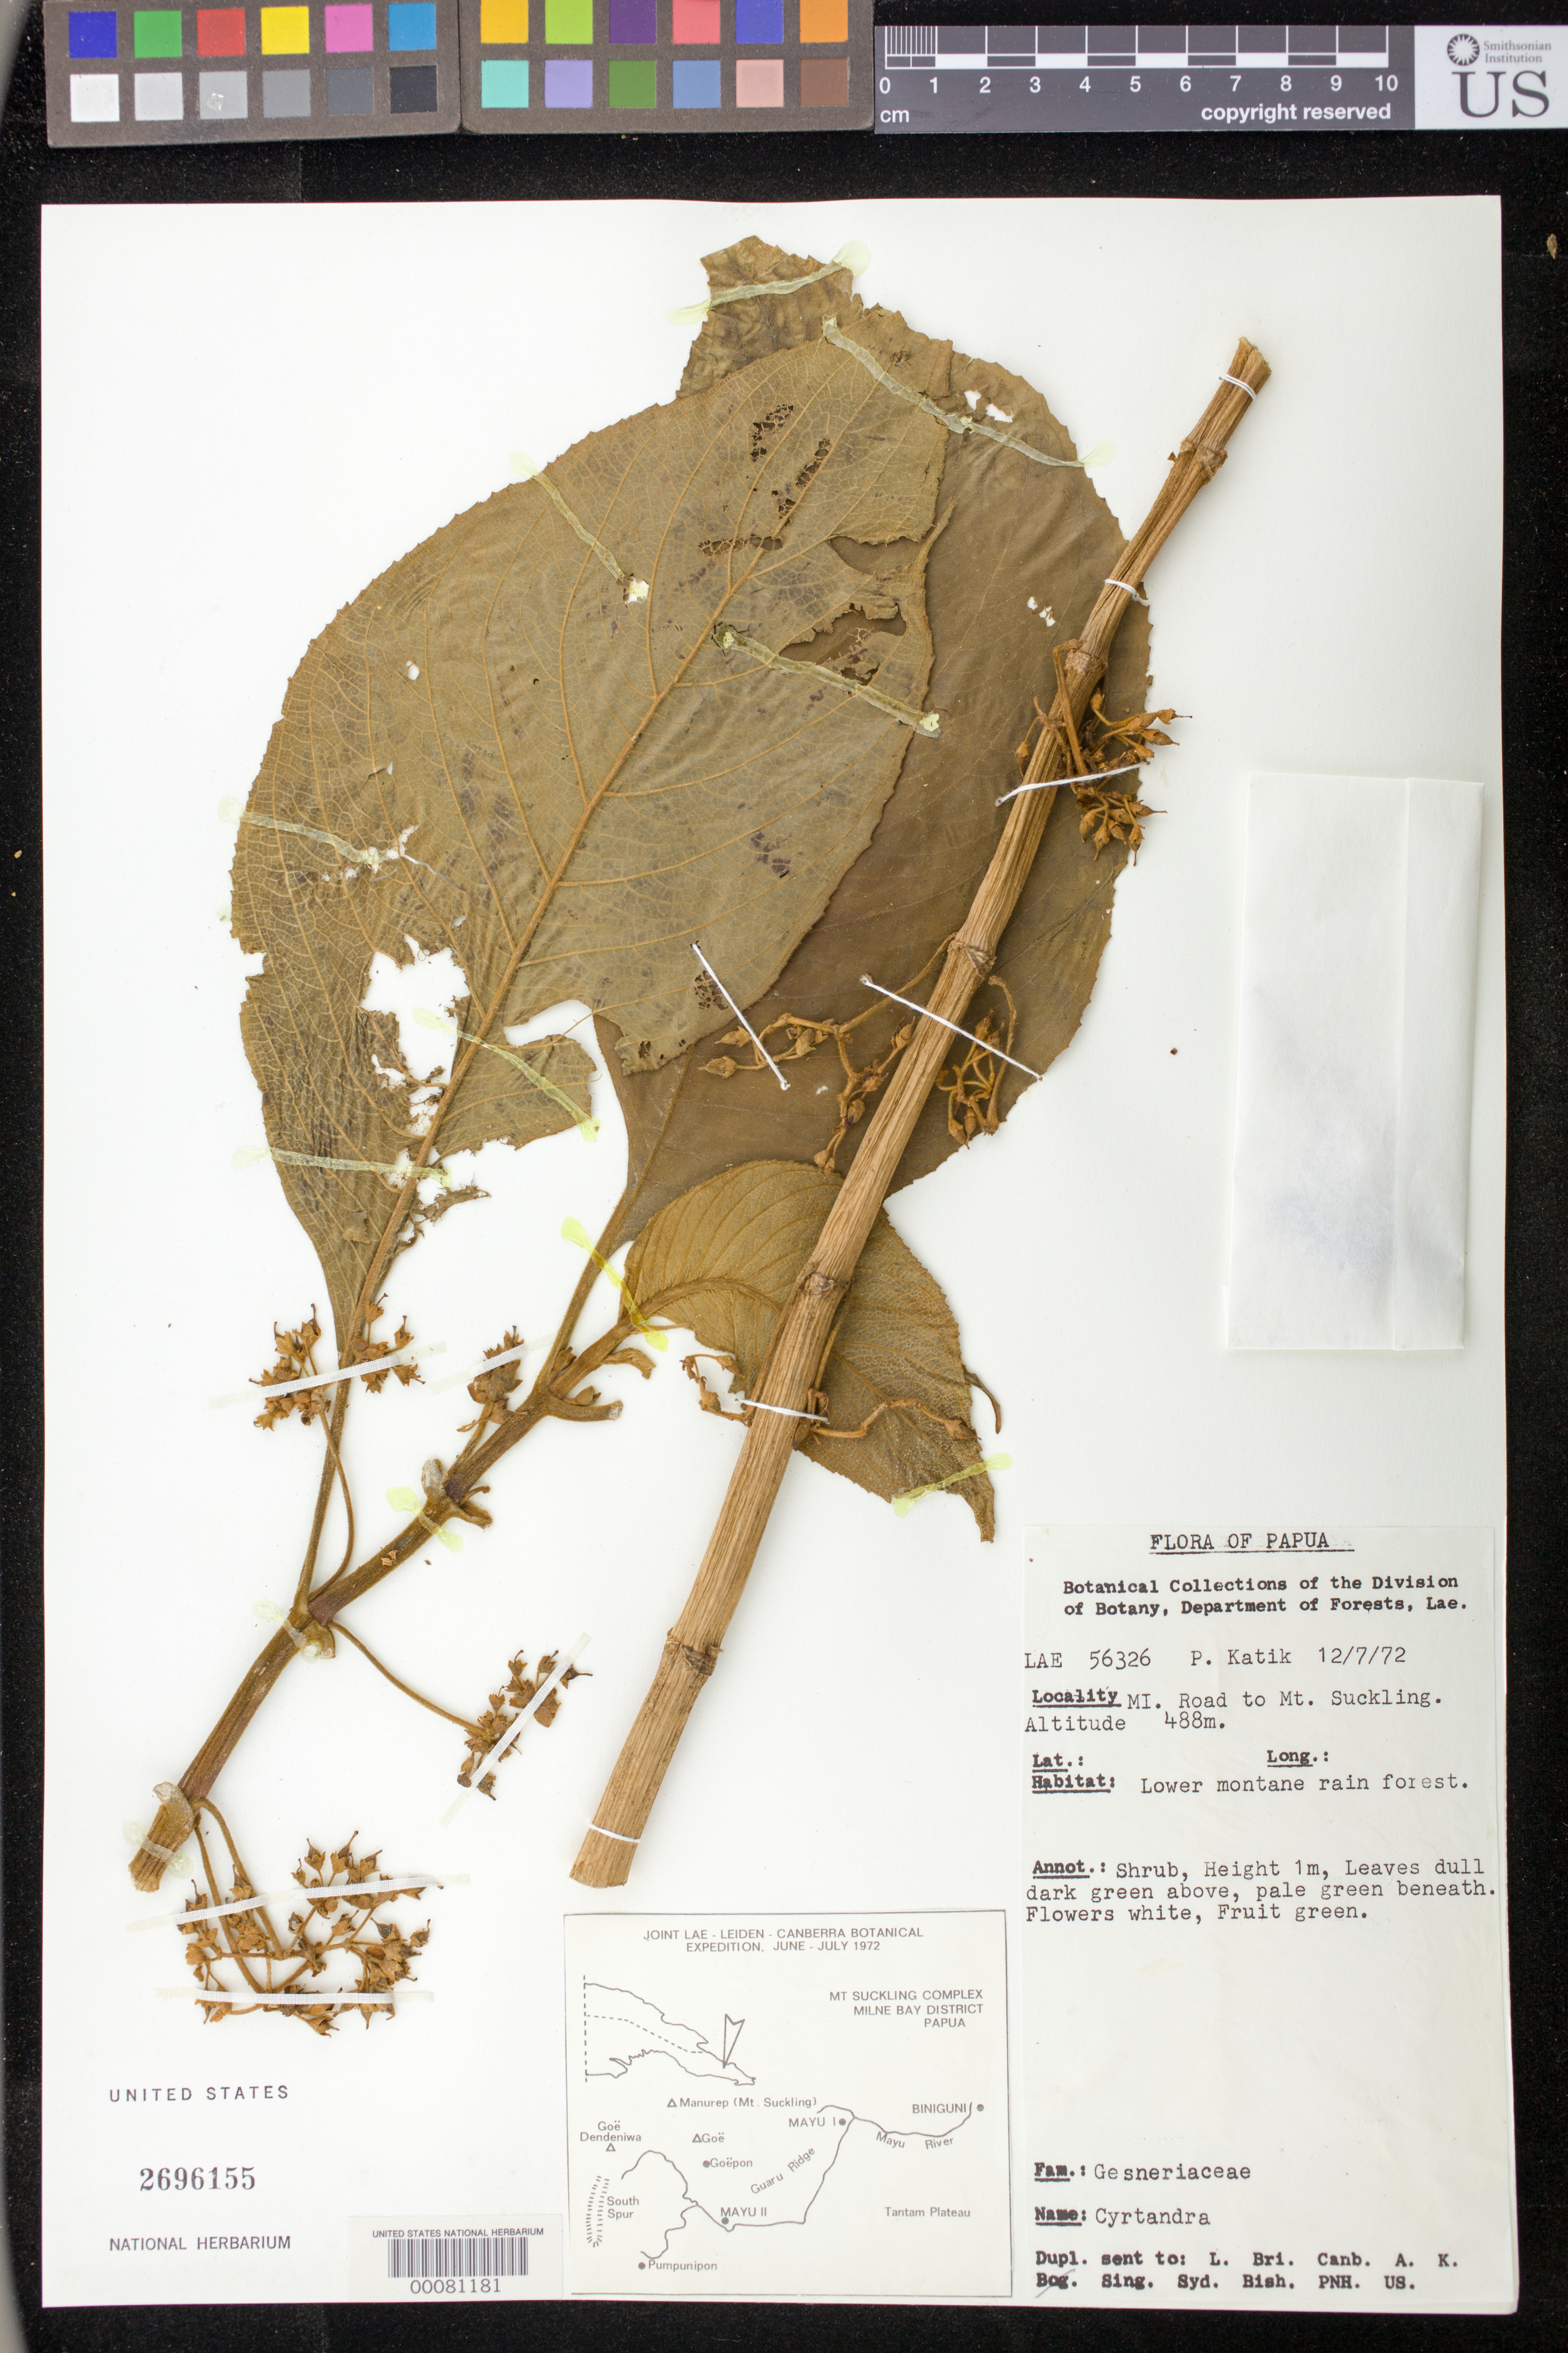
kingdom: Plantae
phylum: Tracheophyta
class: Magnoliopsida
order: Lamiales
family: Gesneriaceae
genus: Cyrtandra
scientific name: Cyrtandra floribunda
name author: Walp.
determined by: Skog, Laurence E.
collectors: P. Katik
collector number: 56326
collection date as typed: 12 Jul 1972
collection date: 1972-07-12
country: Papua New Guinea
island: New Guinea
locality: Mi road to mt suckling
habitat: Lower montane rain forest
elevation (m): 488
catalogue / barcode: US 2696155